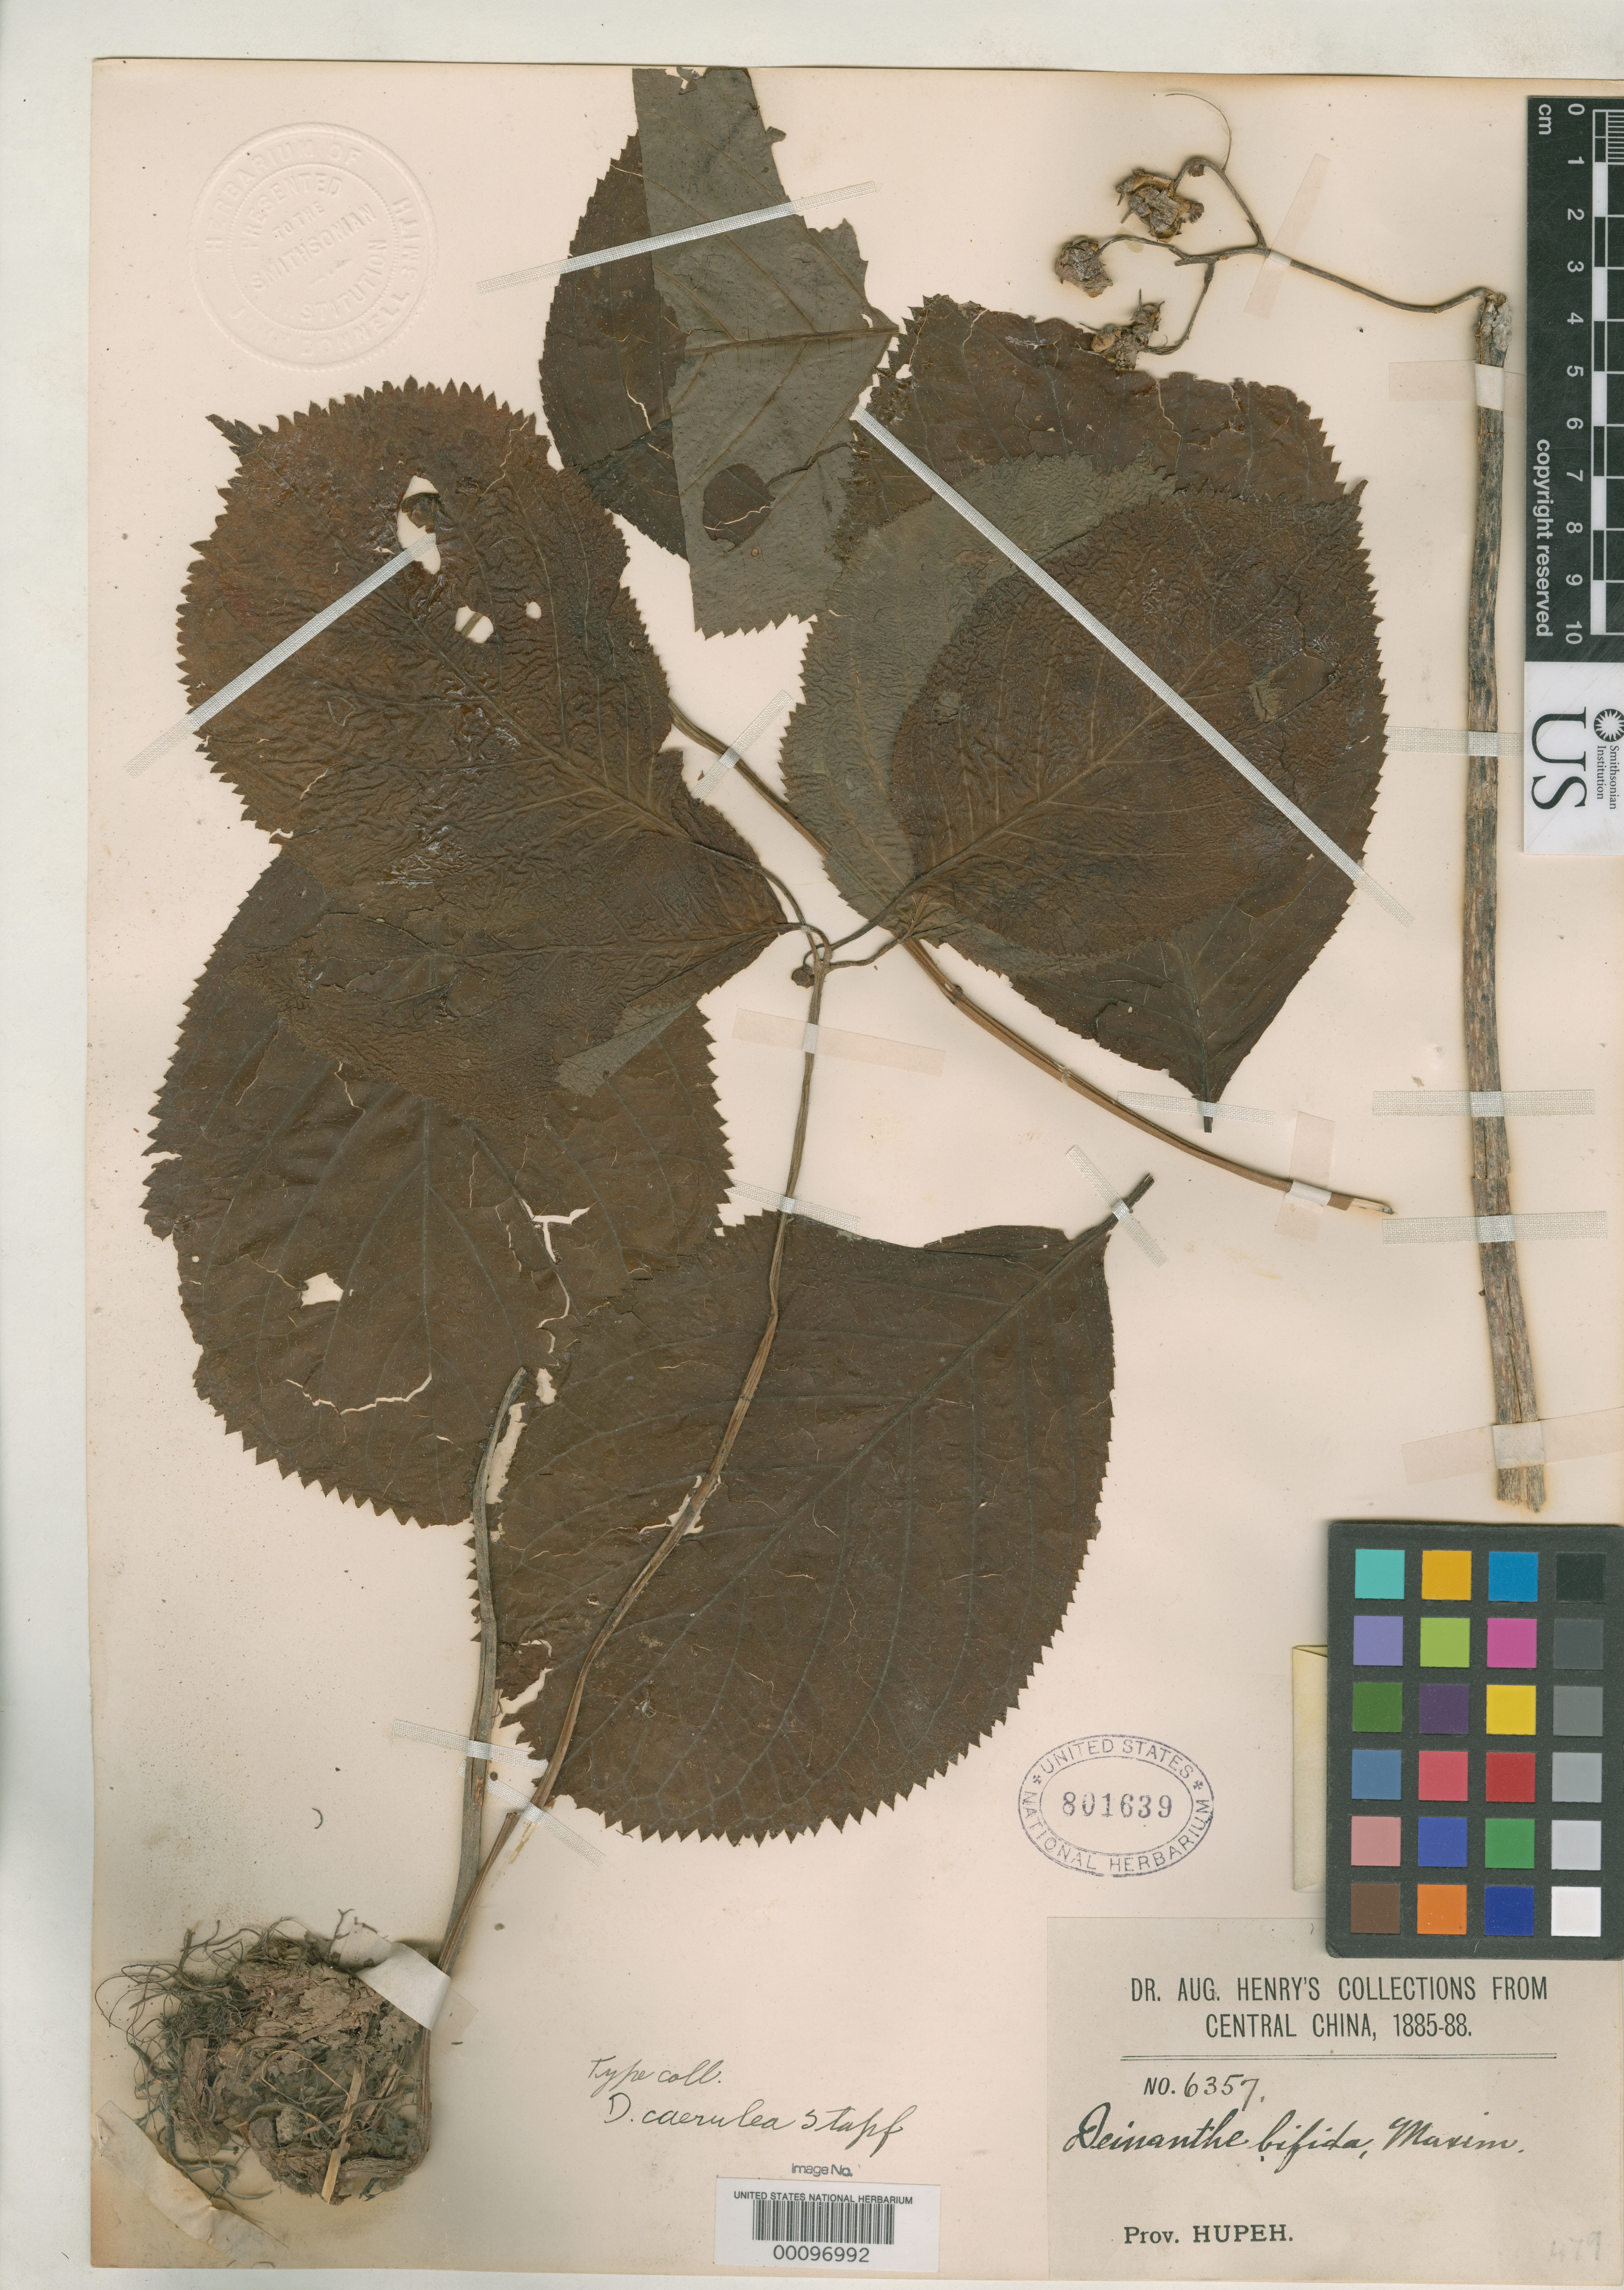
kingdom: Plantae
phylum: Tracheophyta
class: Magnoliopsida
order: Cornales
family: Hydrangeaceae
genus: Deinanthe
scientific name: Deinanthe caerulea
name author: Stapf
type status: Type Collection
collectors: A. Henry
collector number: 6357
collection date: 1885/1888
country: China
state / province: Hubei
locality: Central China. Prov. Hupeh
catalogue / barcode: US 801639